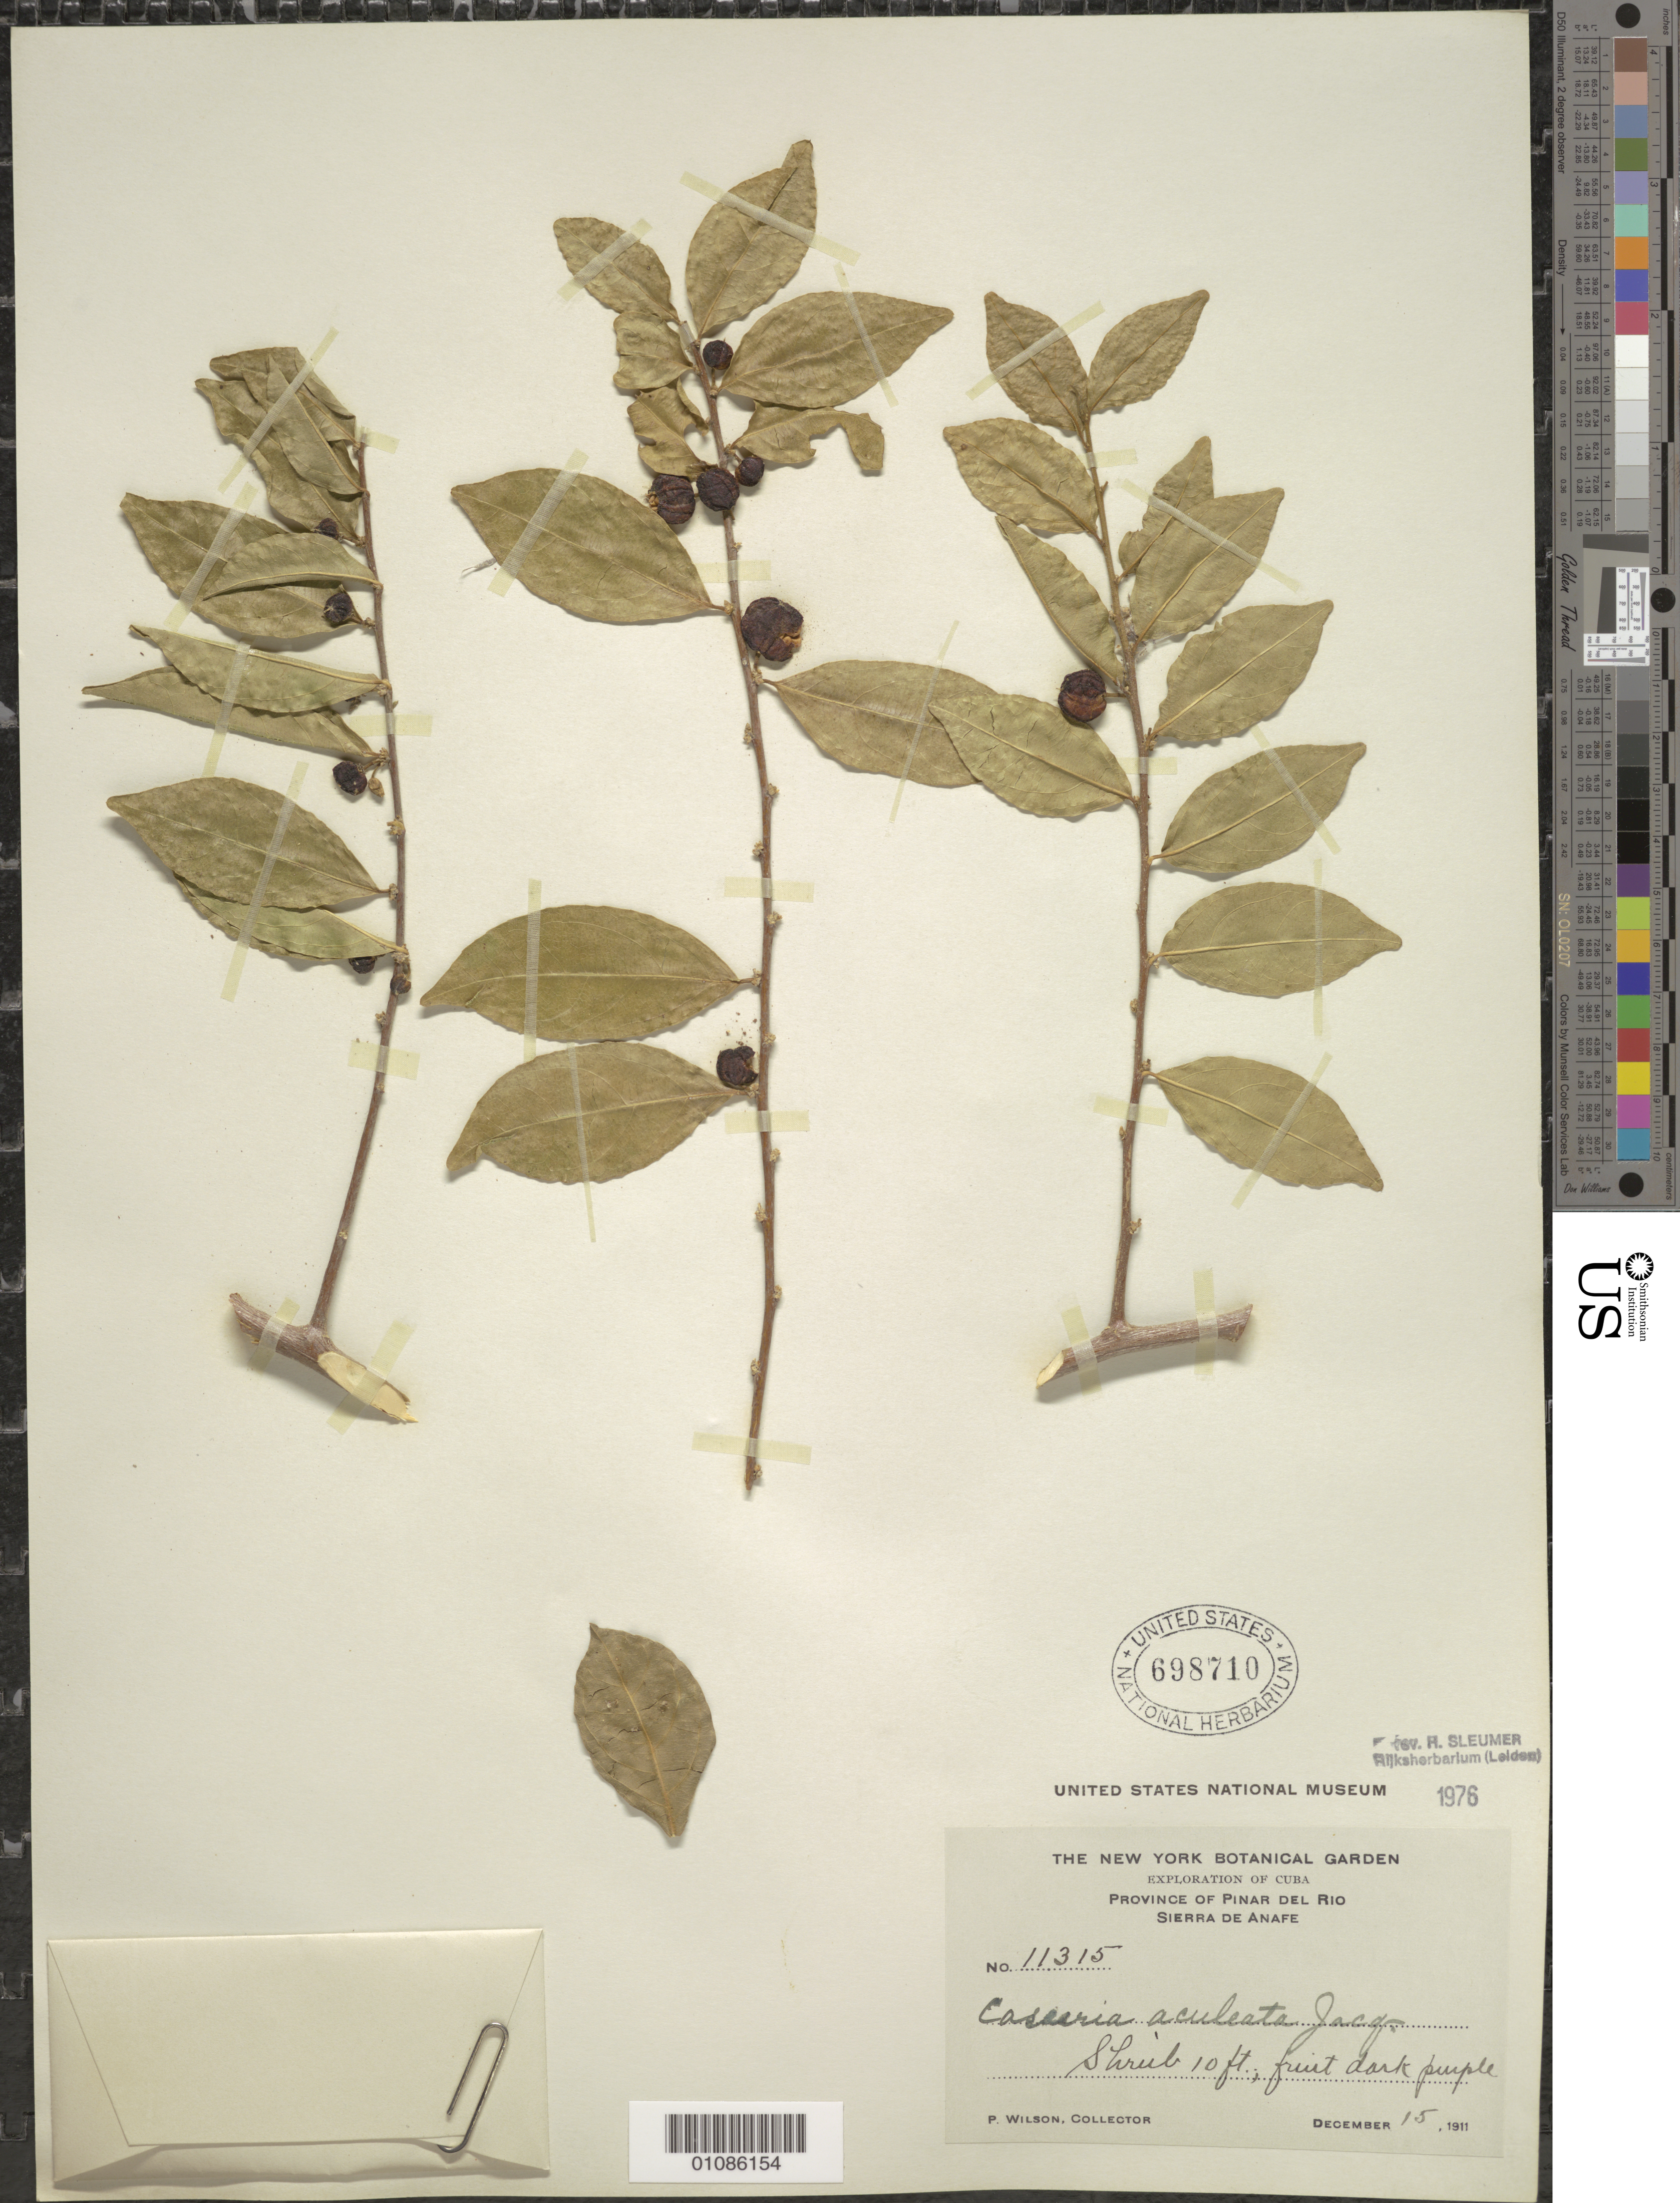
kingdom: Plantae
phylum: Tracheophyta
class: Magnoliopsida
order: Malpighiales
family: Salicaceae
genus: Casearia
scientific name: Casearia aculeata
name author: Jacq.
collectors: P. Wilson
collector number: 11315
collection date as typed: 15 Dec 1911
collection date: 1911-12-15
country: Cuba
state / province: Pinar del Rio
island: Cuba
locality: Pinar del Rio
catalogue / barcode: US 698710